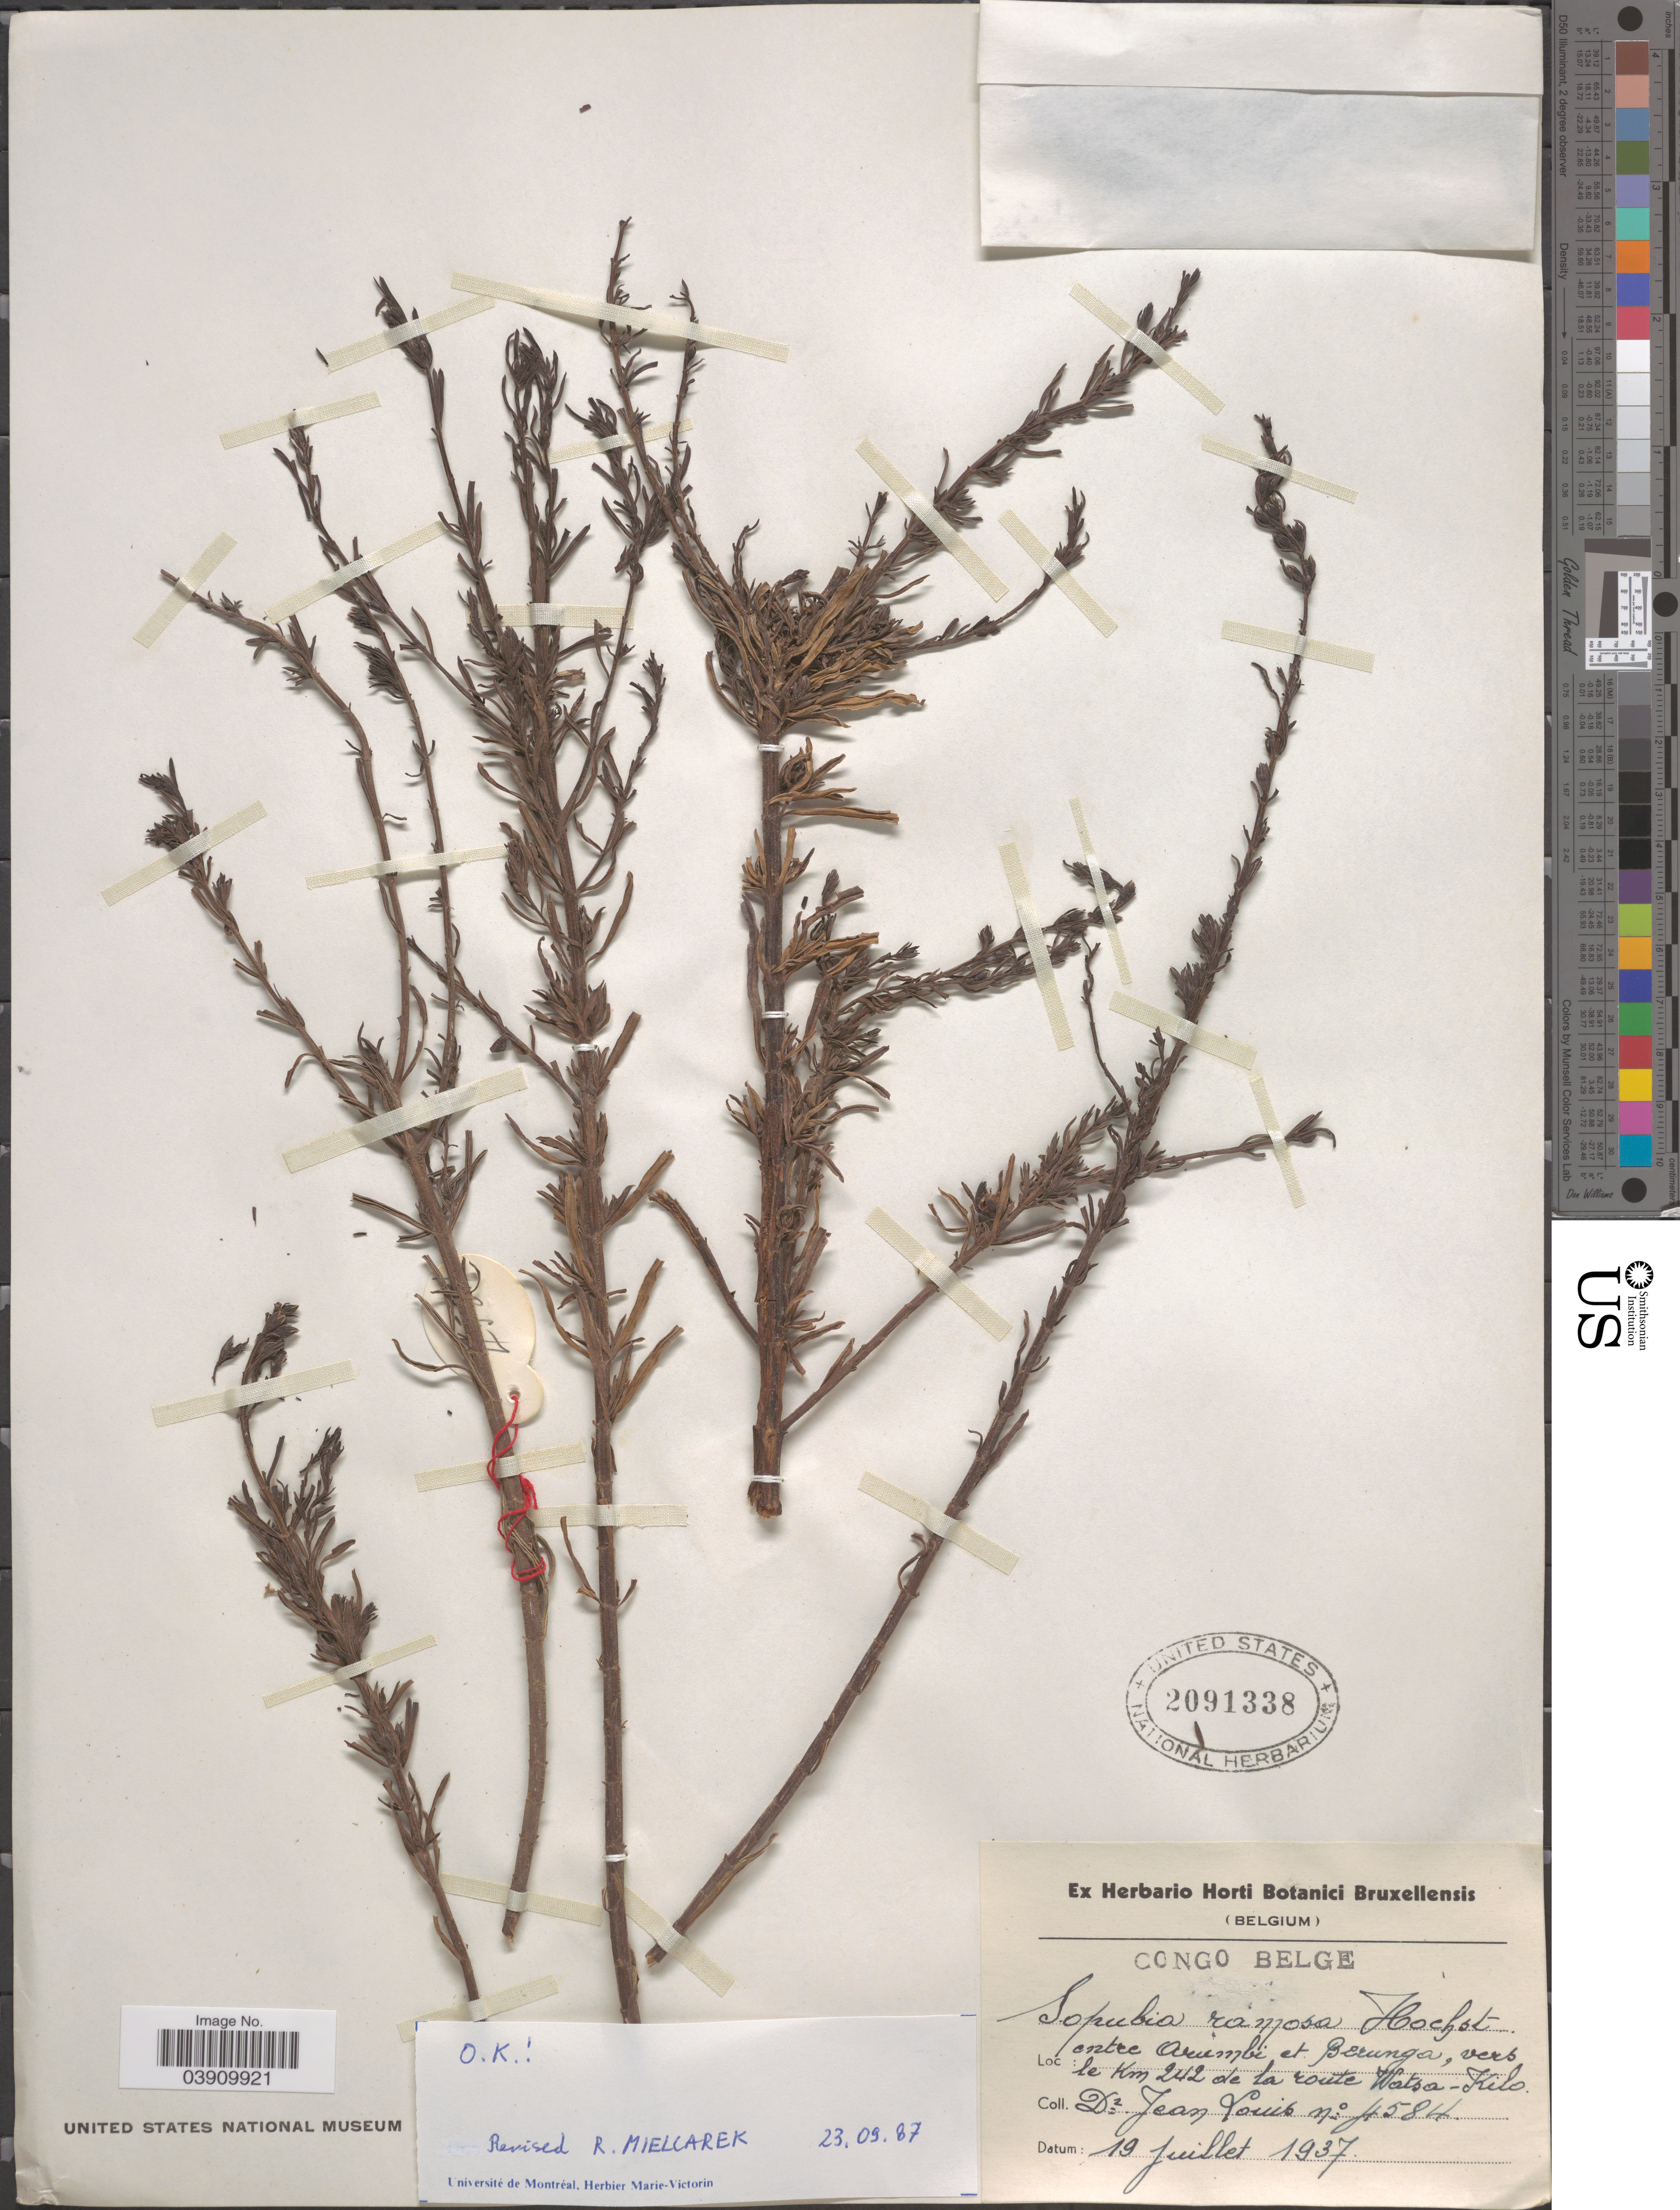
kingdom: Plantae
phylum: Tracheophyta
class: Magnoliopsida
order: Lamiales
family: Orobanchaceae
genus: Sopubia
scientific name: Sopubia ramosa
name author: (Hochst.) Hochst.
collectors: J. Louis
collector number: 4584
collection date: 1937-07-19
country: Congo, Democratic Republic of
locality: Congo Belge. Entre Arumbi et Berunga, vers le Km 242 de la route Watsa-Kilo.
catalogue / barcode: US 2091338